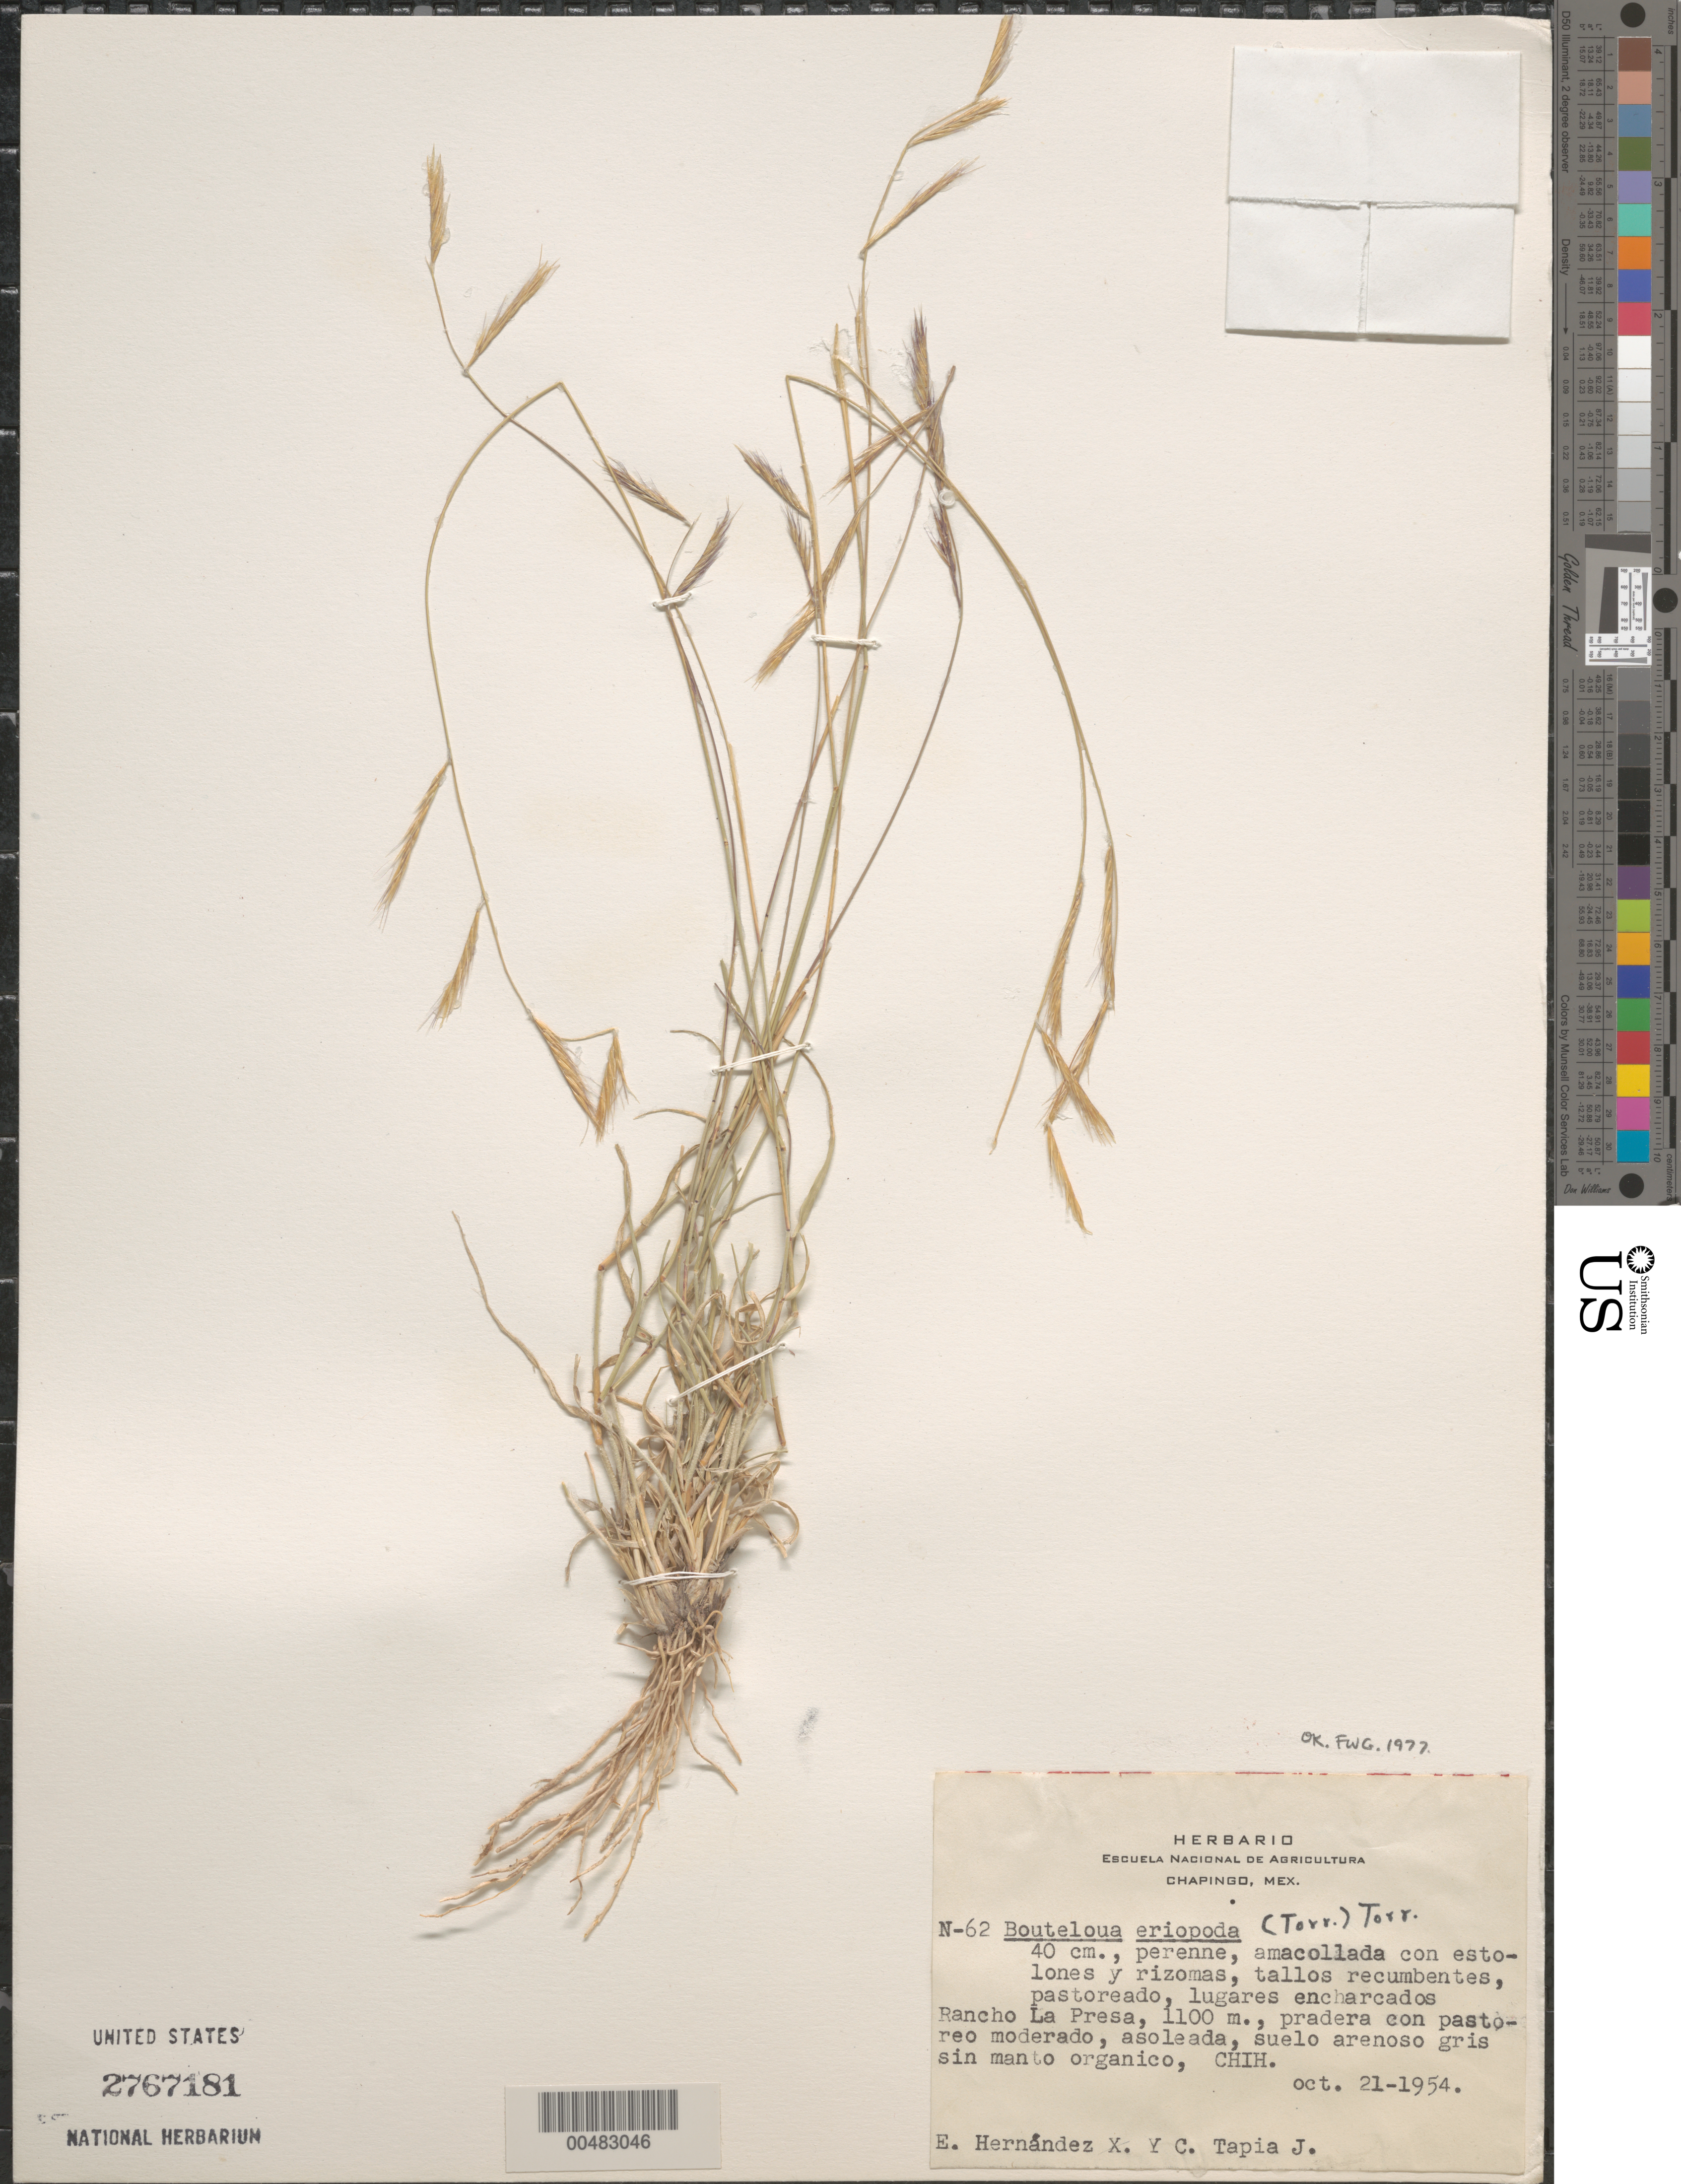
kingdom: Plantae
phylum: Tracheophyta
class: Liliopsida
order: Poales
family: Poaceae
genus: Bouteloua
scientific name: Bouteloua eriopoda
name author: (Torr.) Torr.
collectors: E. I. Hernández-X. & Y. Tapia-J.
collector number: N-62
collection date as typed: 21 Oct 1954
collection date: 1954-10-21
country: Mexico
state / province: Chihuahua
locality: Rancho La Presa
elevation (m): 1100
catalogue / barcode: US 2767181